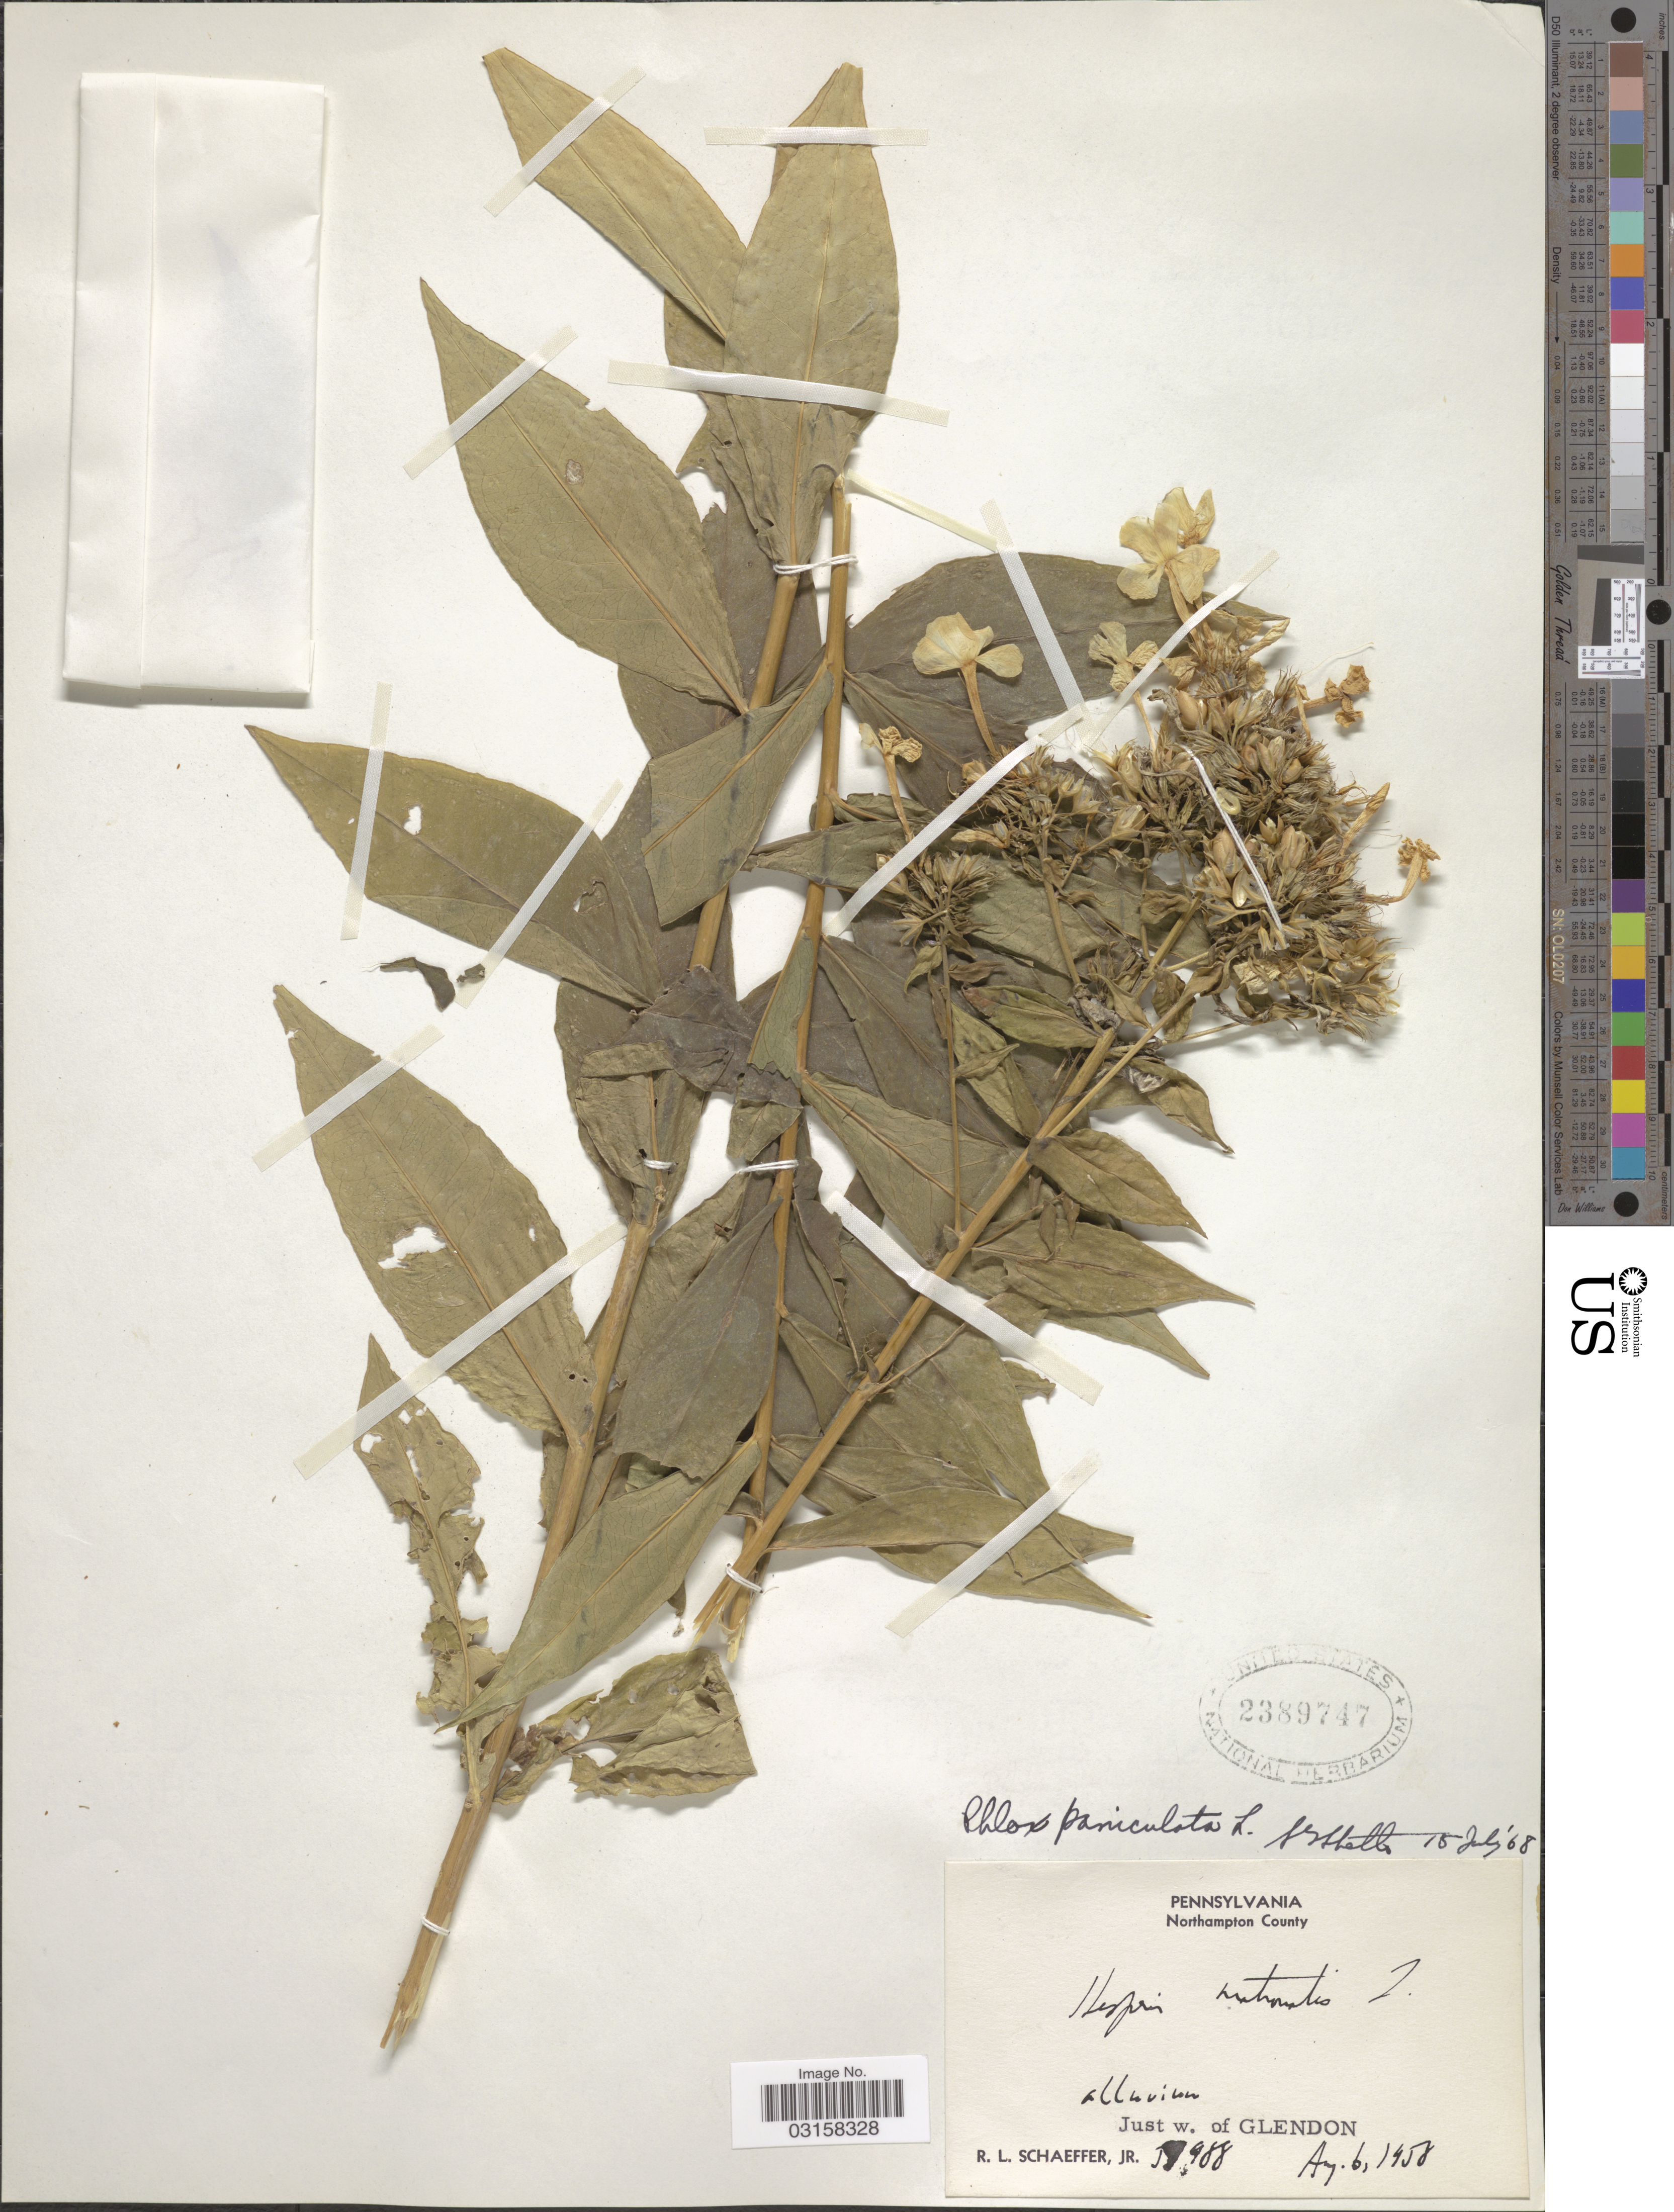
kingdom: Plantae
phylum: Tracheophyta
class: Magnoliopsida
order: Ericales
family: Polemoniaceae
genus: Phlox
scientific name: Phlox paniculata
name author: L.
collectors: R. L. Schaeffer Jr.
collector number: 5988*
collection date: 1958-08-06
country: United States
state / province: Pennsylvania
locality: Northampton County. Alluvium. Just w. of Glendon.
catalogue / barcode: US 2389747